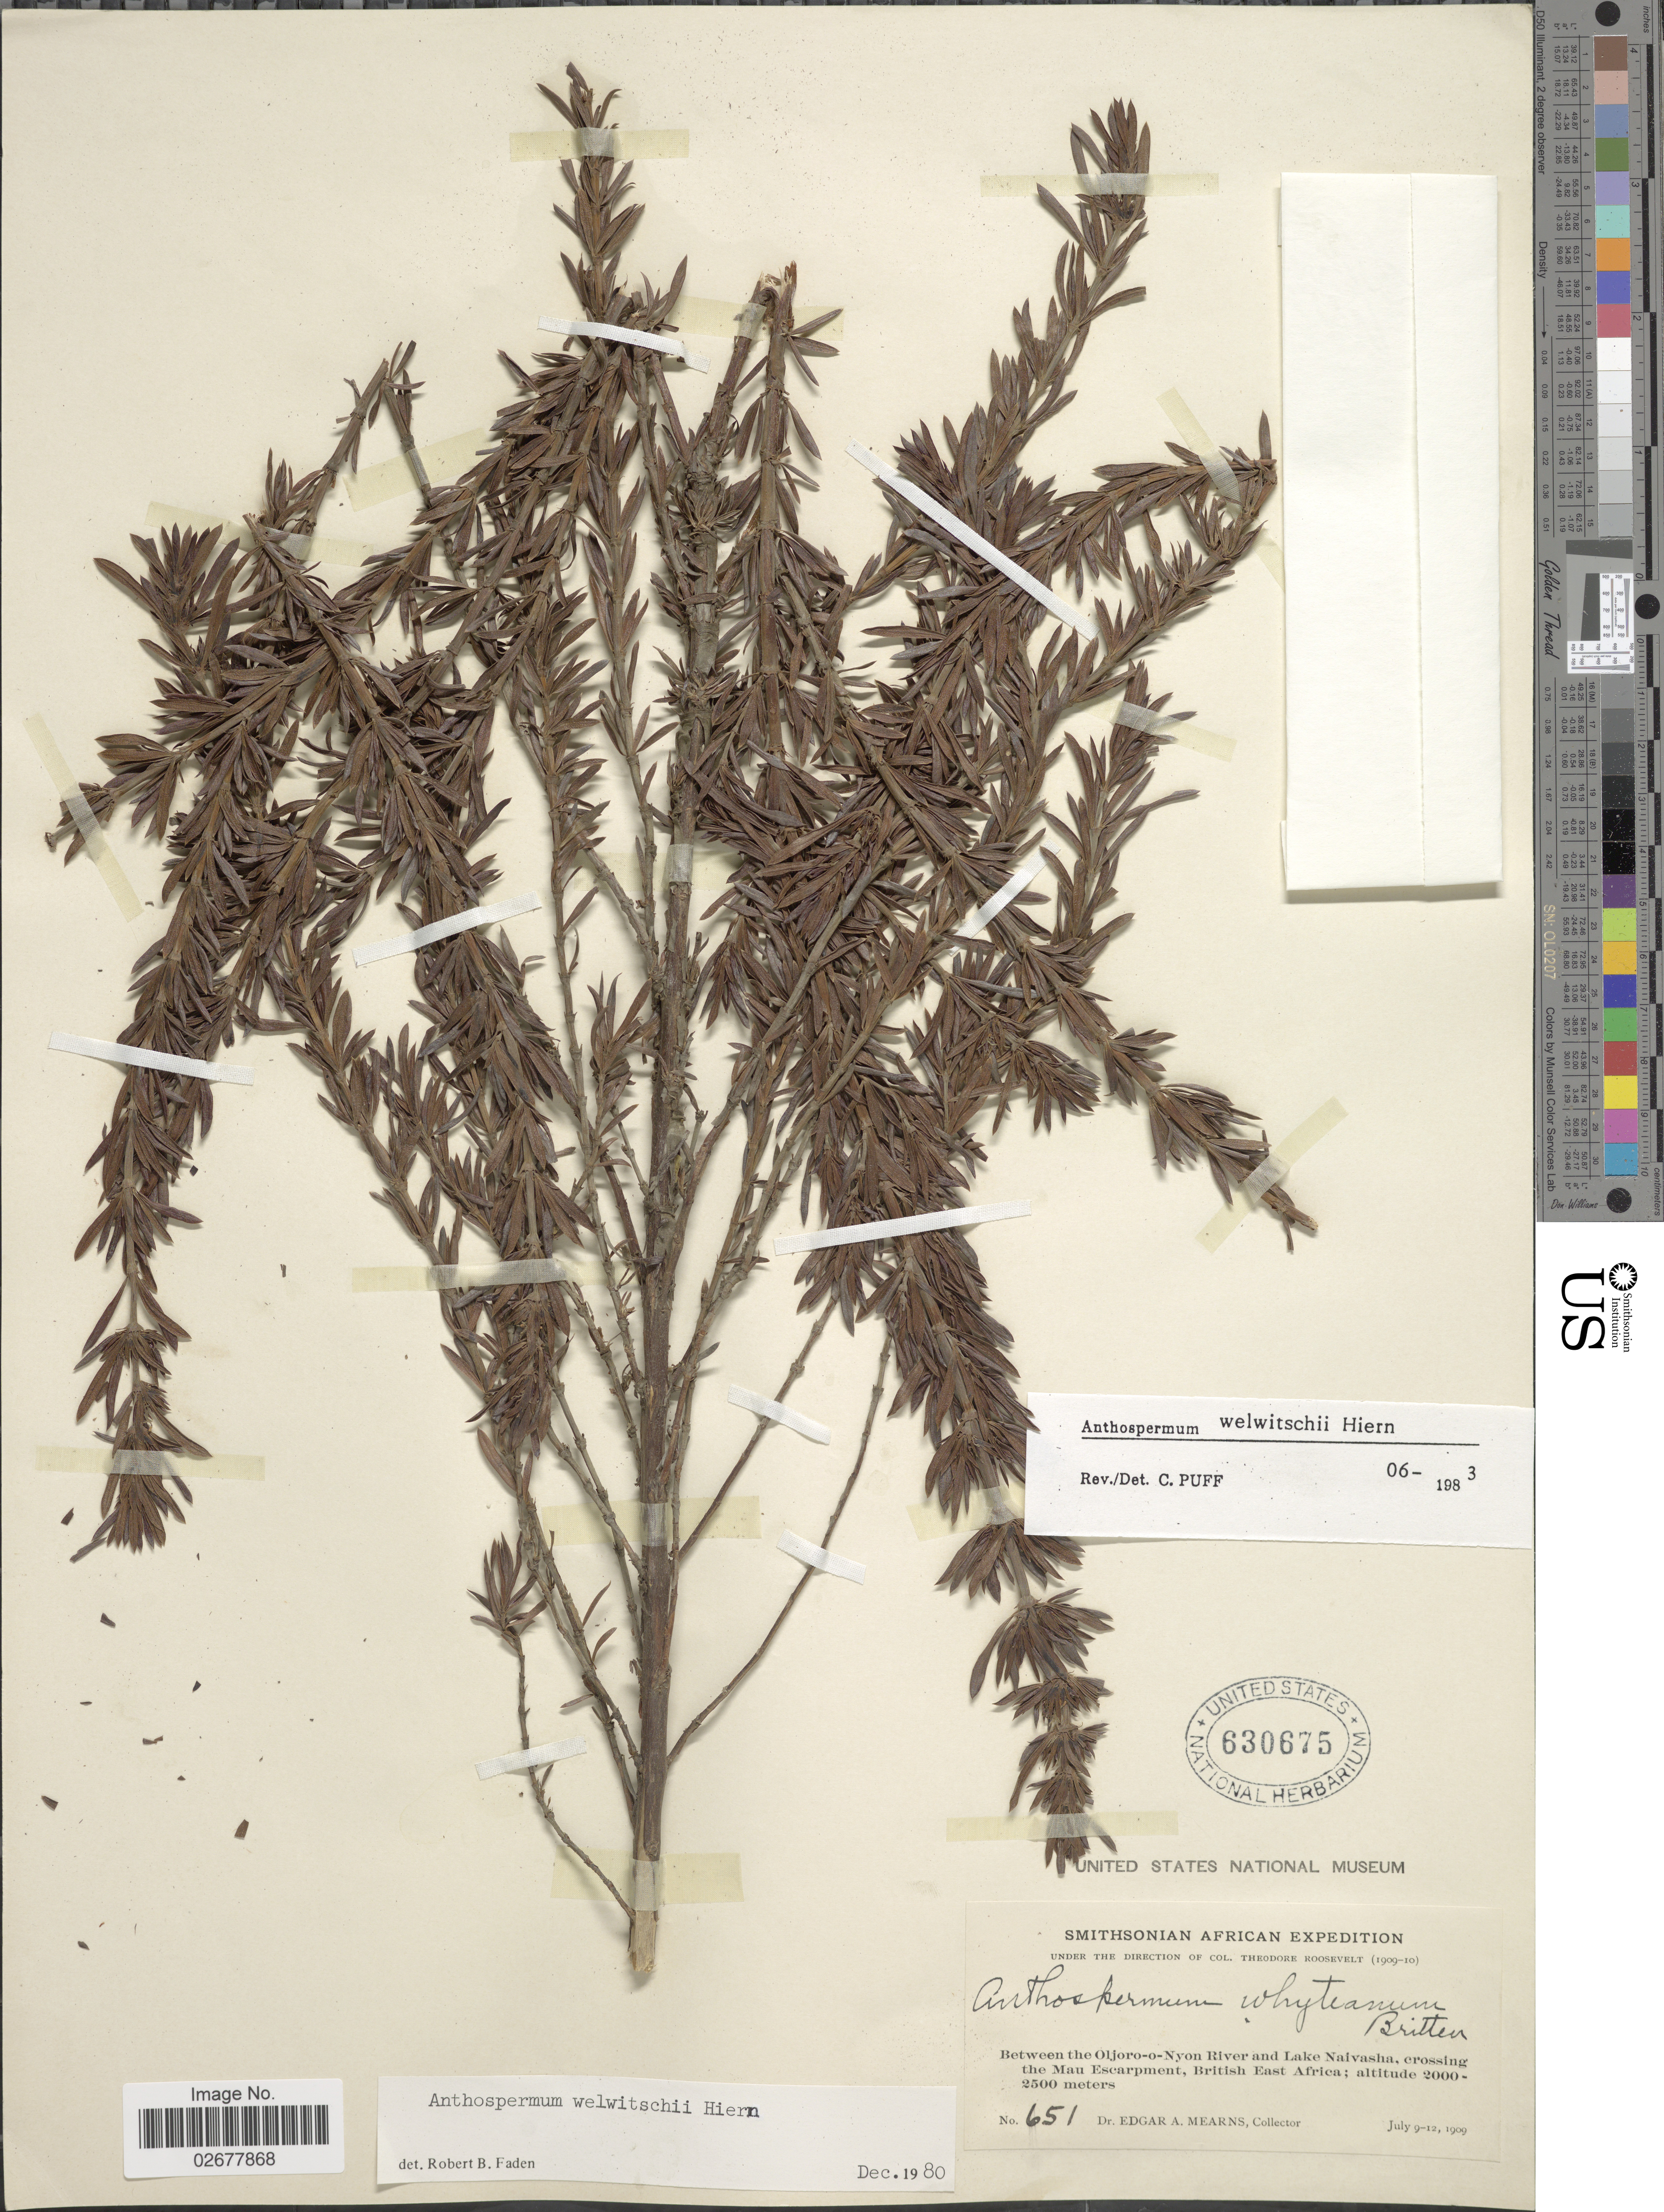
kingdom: Plantae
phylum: Tracheophyta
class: Magnoliopsida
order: Gentianales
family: Rubiaceae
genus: Anthospermum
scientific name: Anthospermum welwitschii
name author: Hiern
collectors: E. A. Mearns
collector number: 651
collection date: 1909-07-09/1909-07-12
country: Kenya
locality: Between the Oljoro-o-Nyon River and Lake Naivasha, crossing the Mau Escarpment, British East Africa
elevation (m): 2000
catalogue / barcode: US 630675